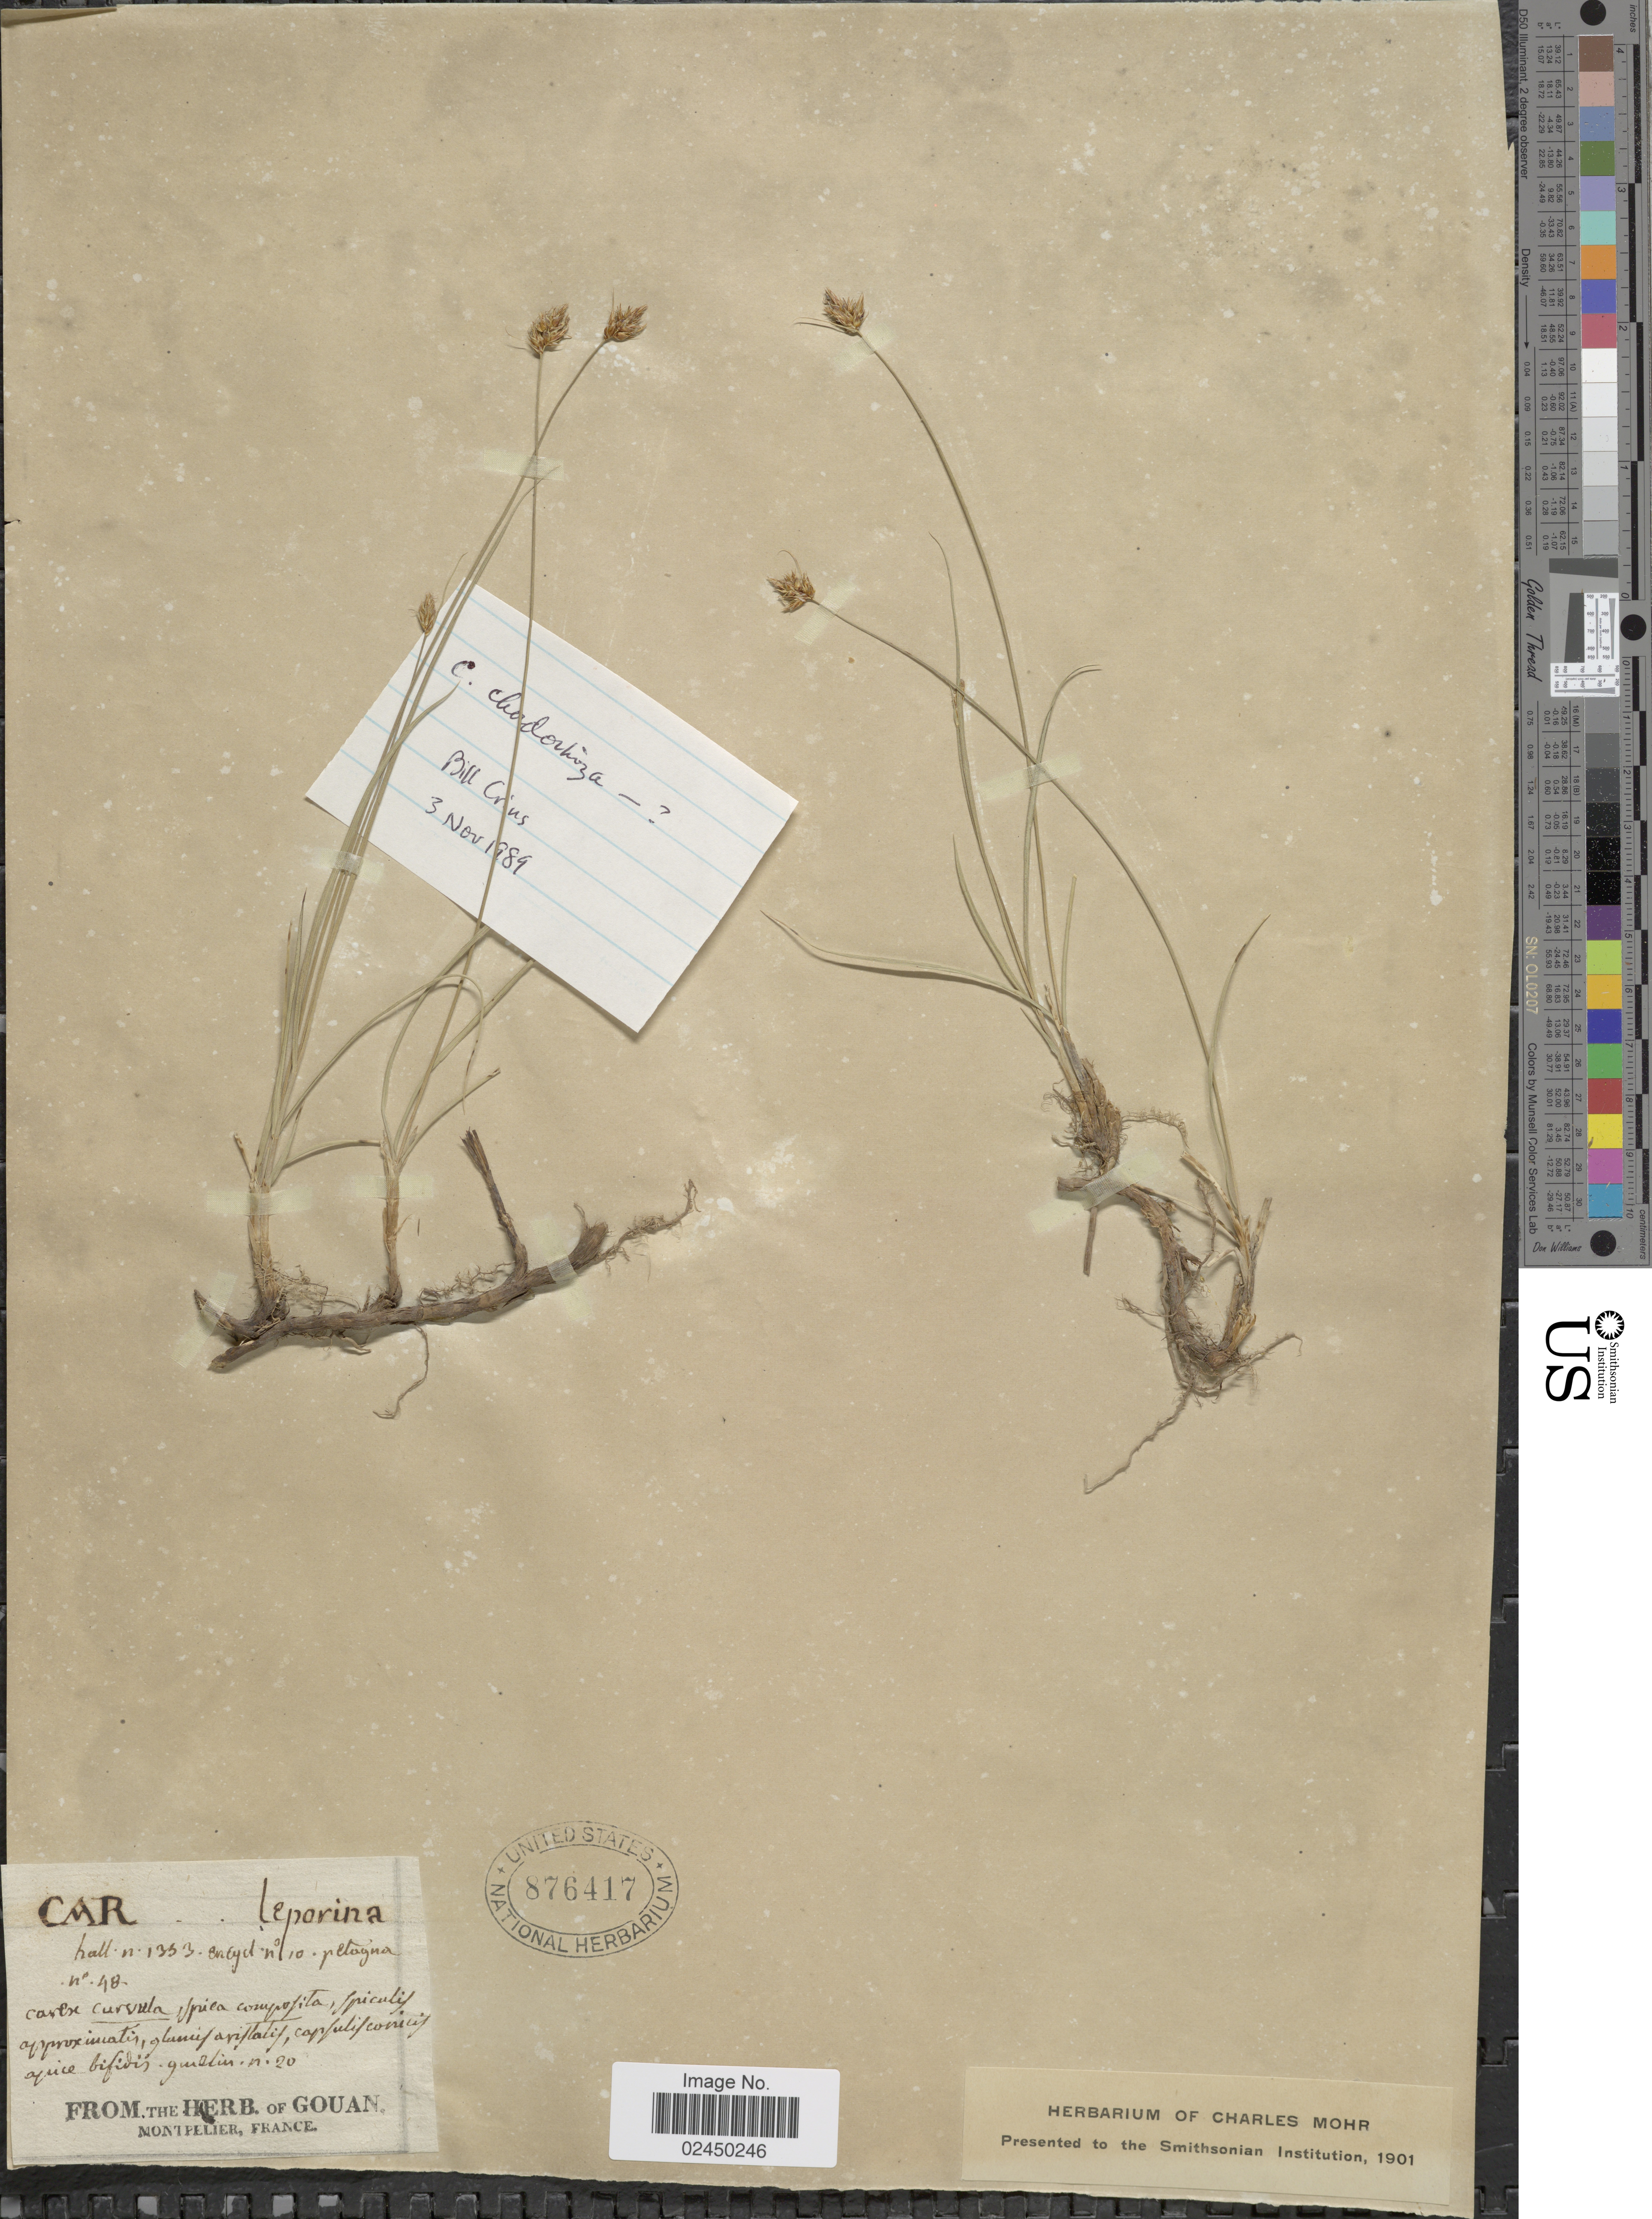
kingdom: Plantae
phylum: Tracheophyta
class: Liliopsida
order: Poales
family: Cyperaceae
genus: Carex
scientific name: Carex leporina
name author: L.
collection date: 1989-11-03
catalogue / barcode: US 876417